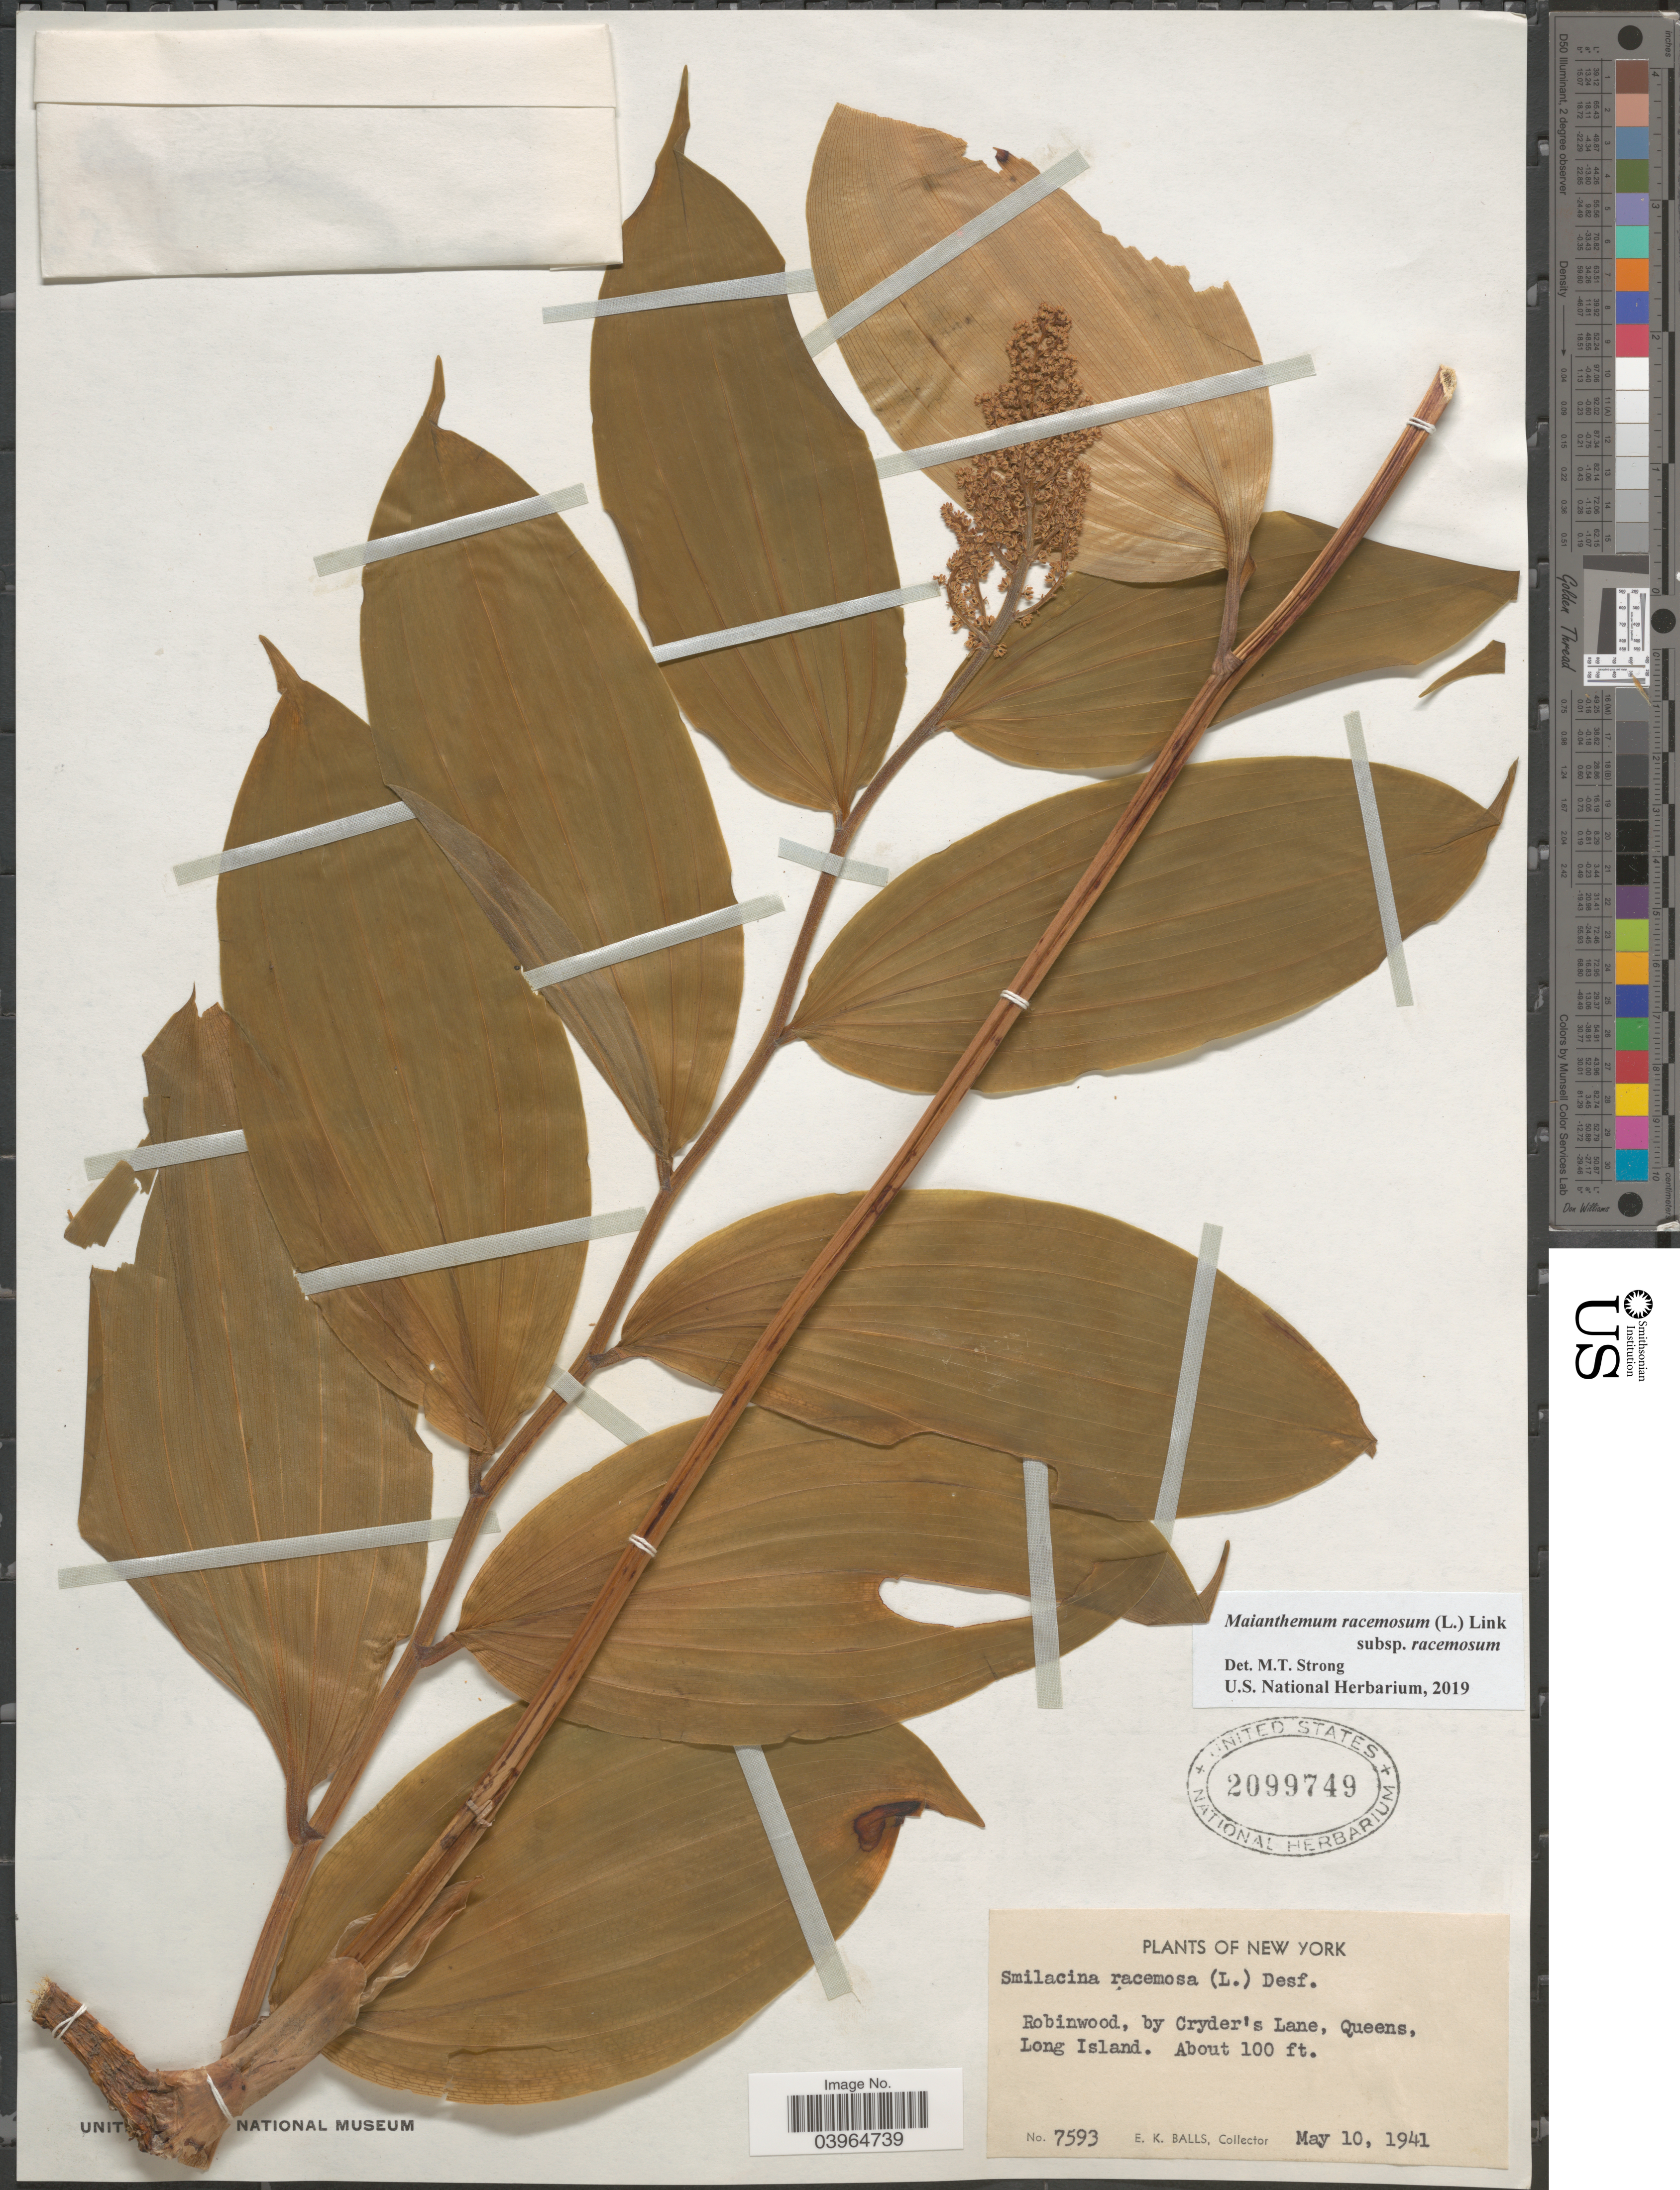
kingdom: Plantae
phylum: Tracheophyta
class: Liliopsida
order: Asparagales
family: Asparagaceae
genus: Maianthemum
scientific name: Maianthemum racemosum subsp. racemosum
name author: (L.) Link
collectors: E. K. Balls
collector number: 7593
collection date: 1941-05-10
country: United States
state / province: New York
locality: Robinwood, by Cryder's Lane, Queens, Long Island.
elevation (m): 30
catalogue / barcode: US 2099749